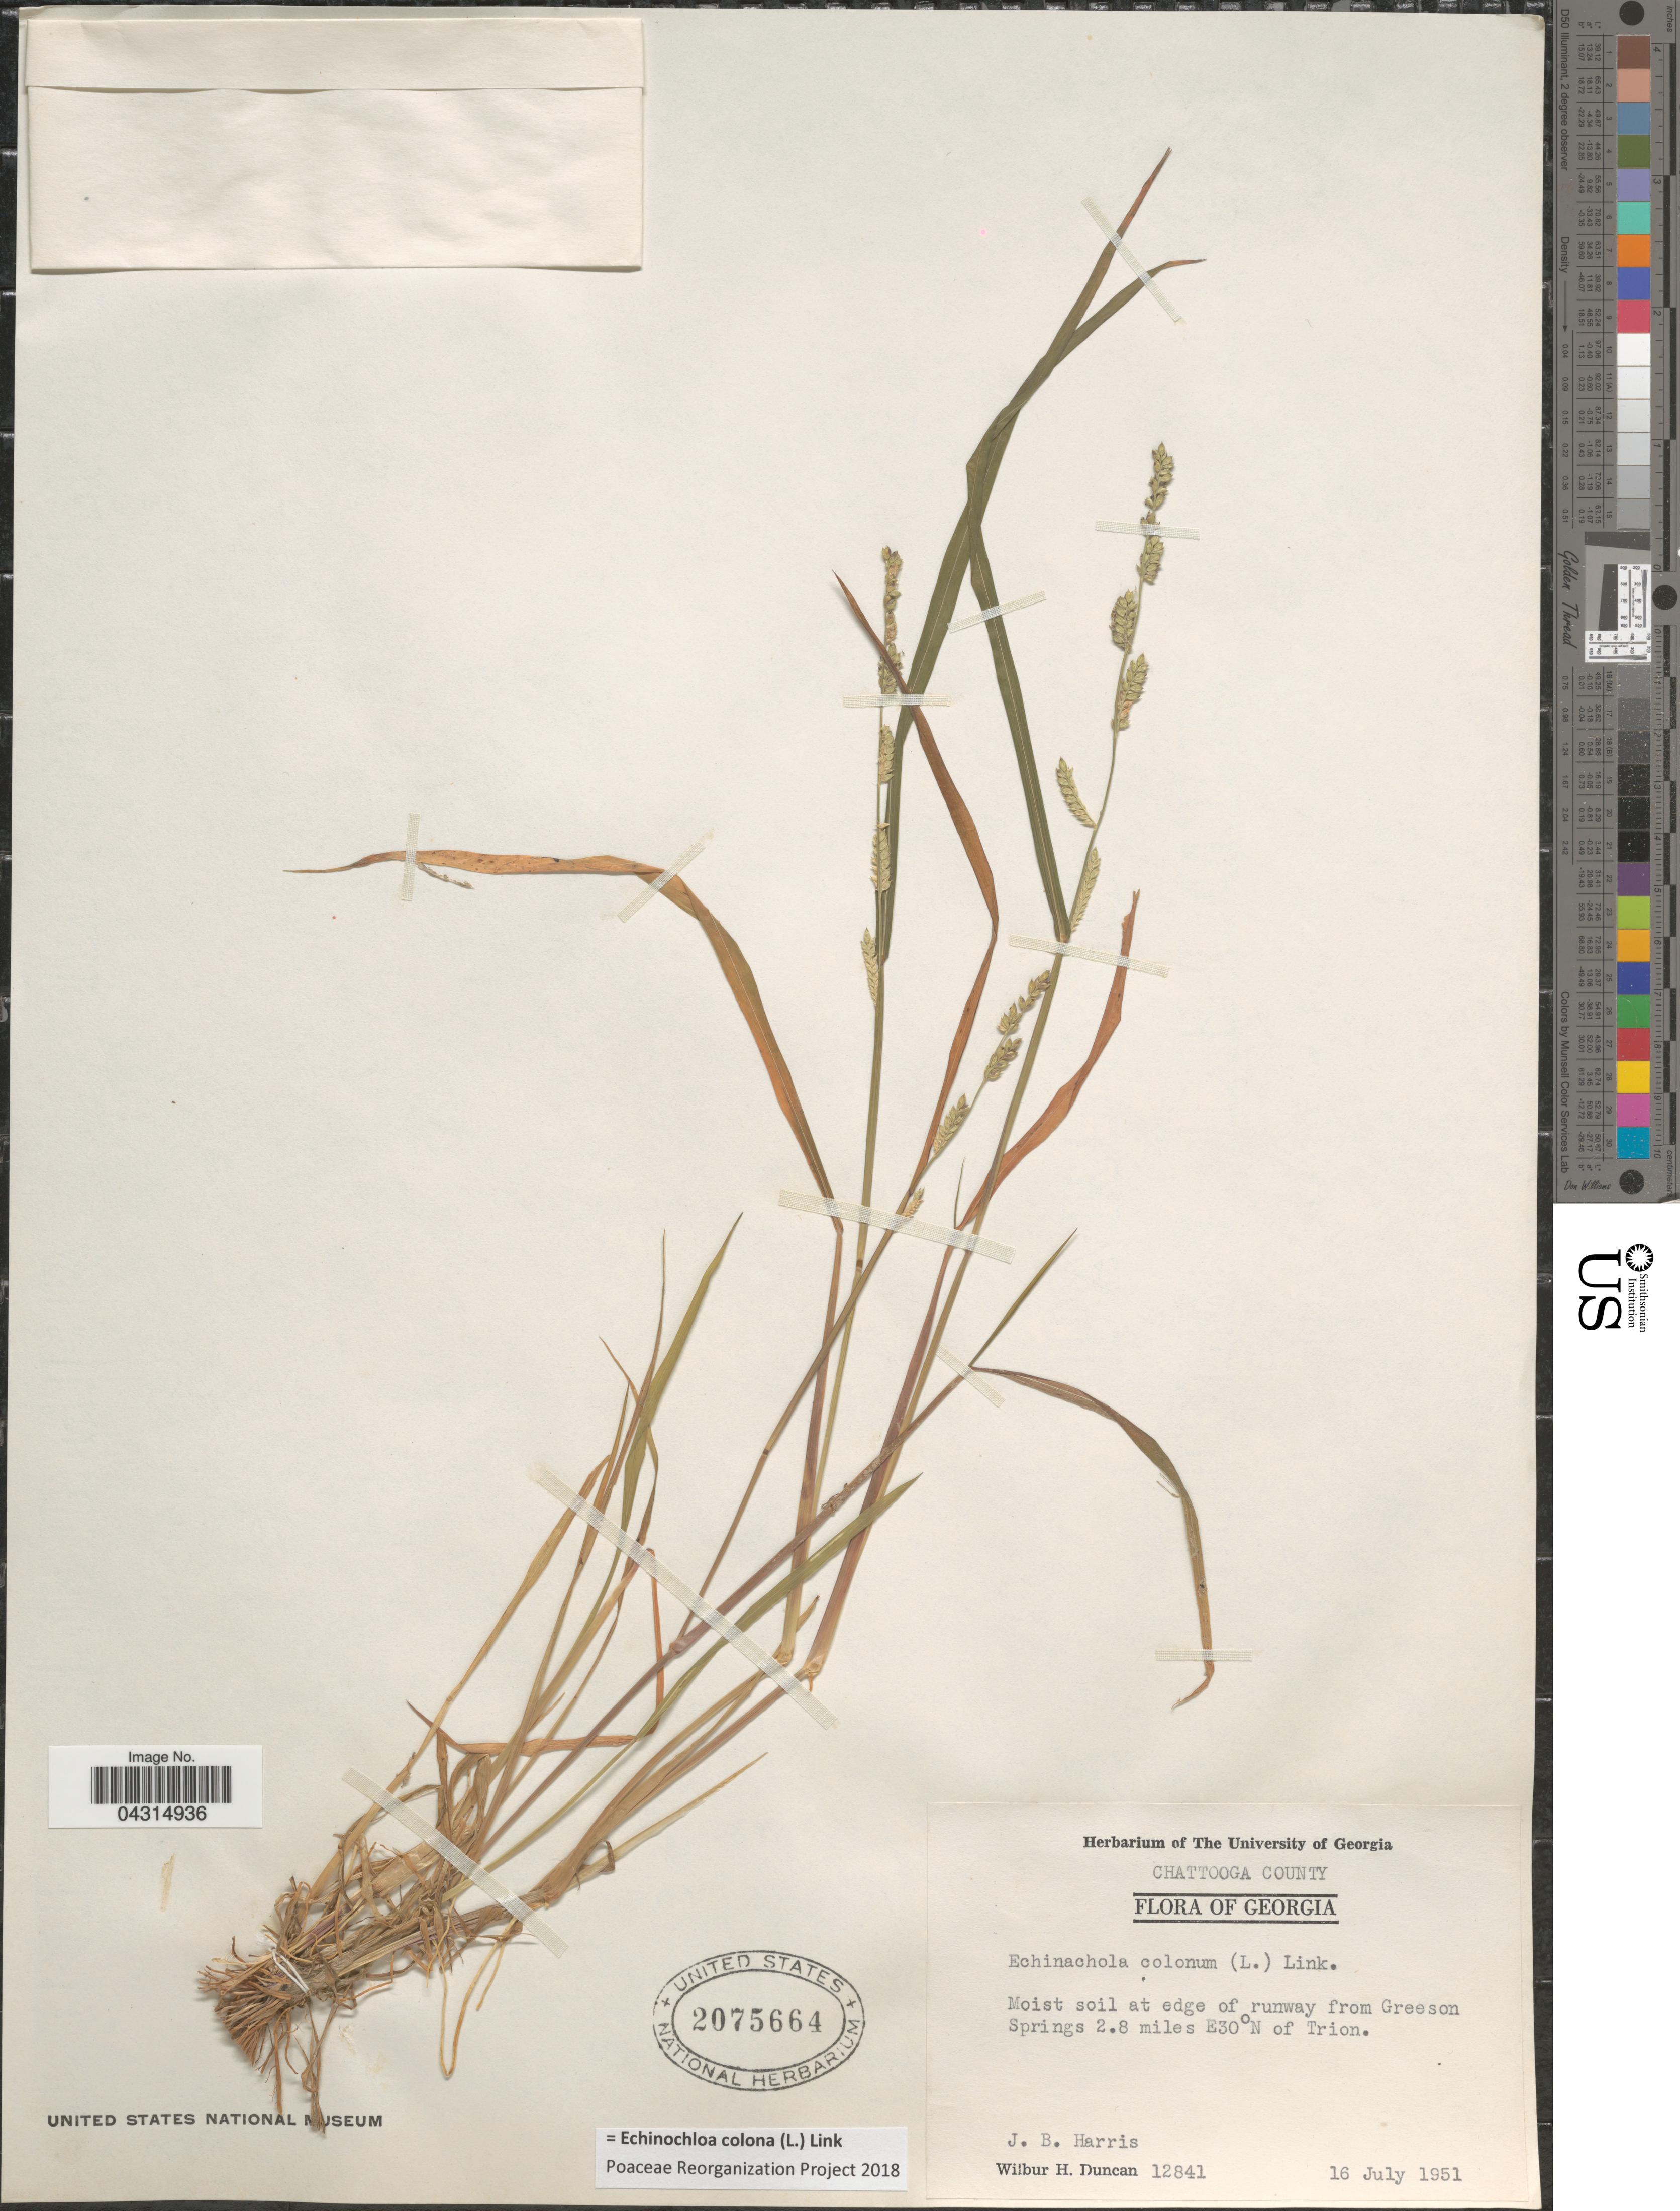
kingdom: Plantae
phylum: Tracheophyta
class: Liliopsida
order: Poales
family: Poaceae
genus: Echinochloa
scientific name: Echinochloa colona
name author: (L.) Link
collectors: J. B. Harris & W. H. Duncan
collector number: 12841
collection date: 1951-07-16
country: United States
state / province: Georgia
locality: Chattooga County. Moist soil at edge of runway from Greeson Springs 2.8 miles E30°N of Trion.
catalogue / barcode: US 2075664